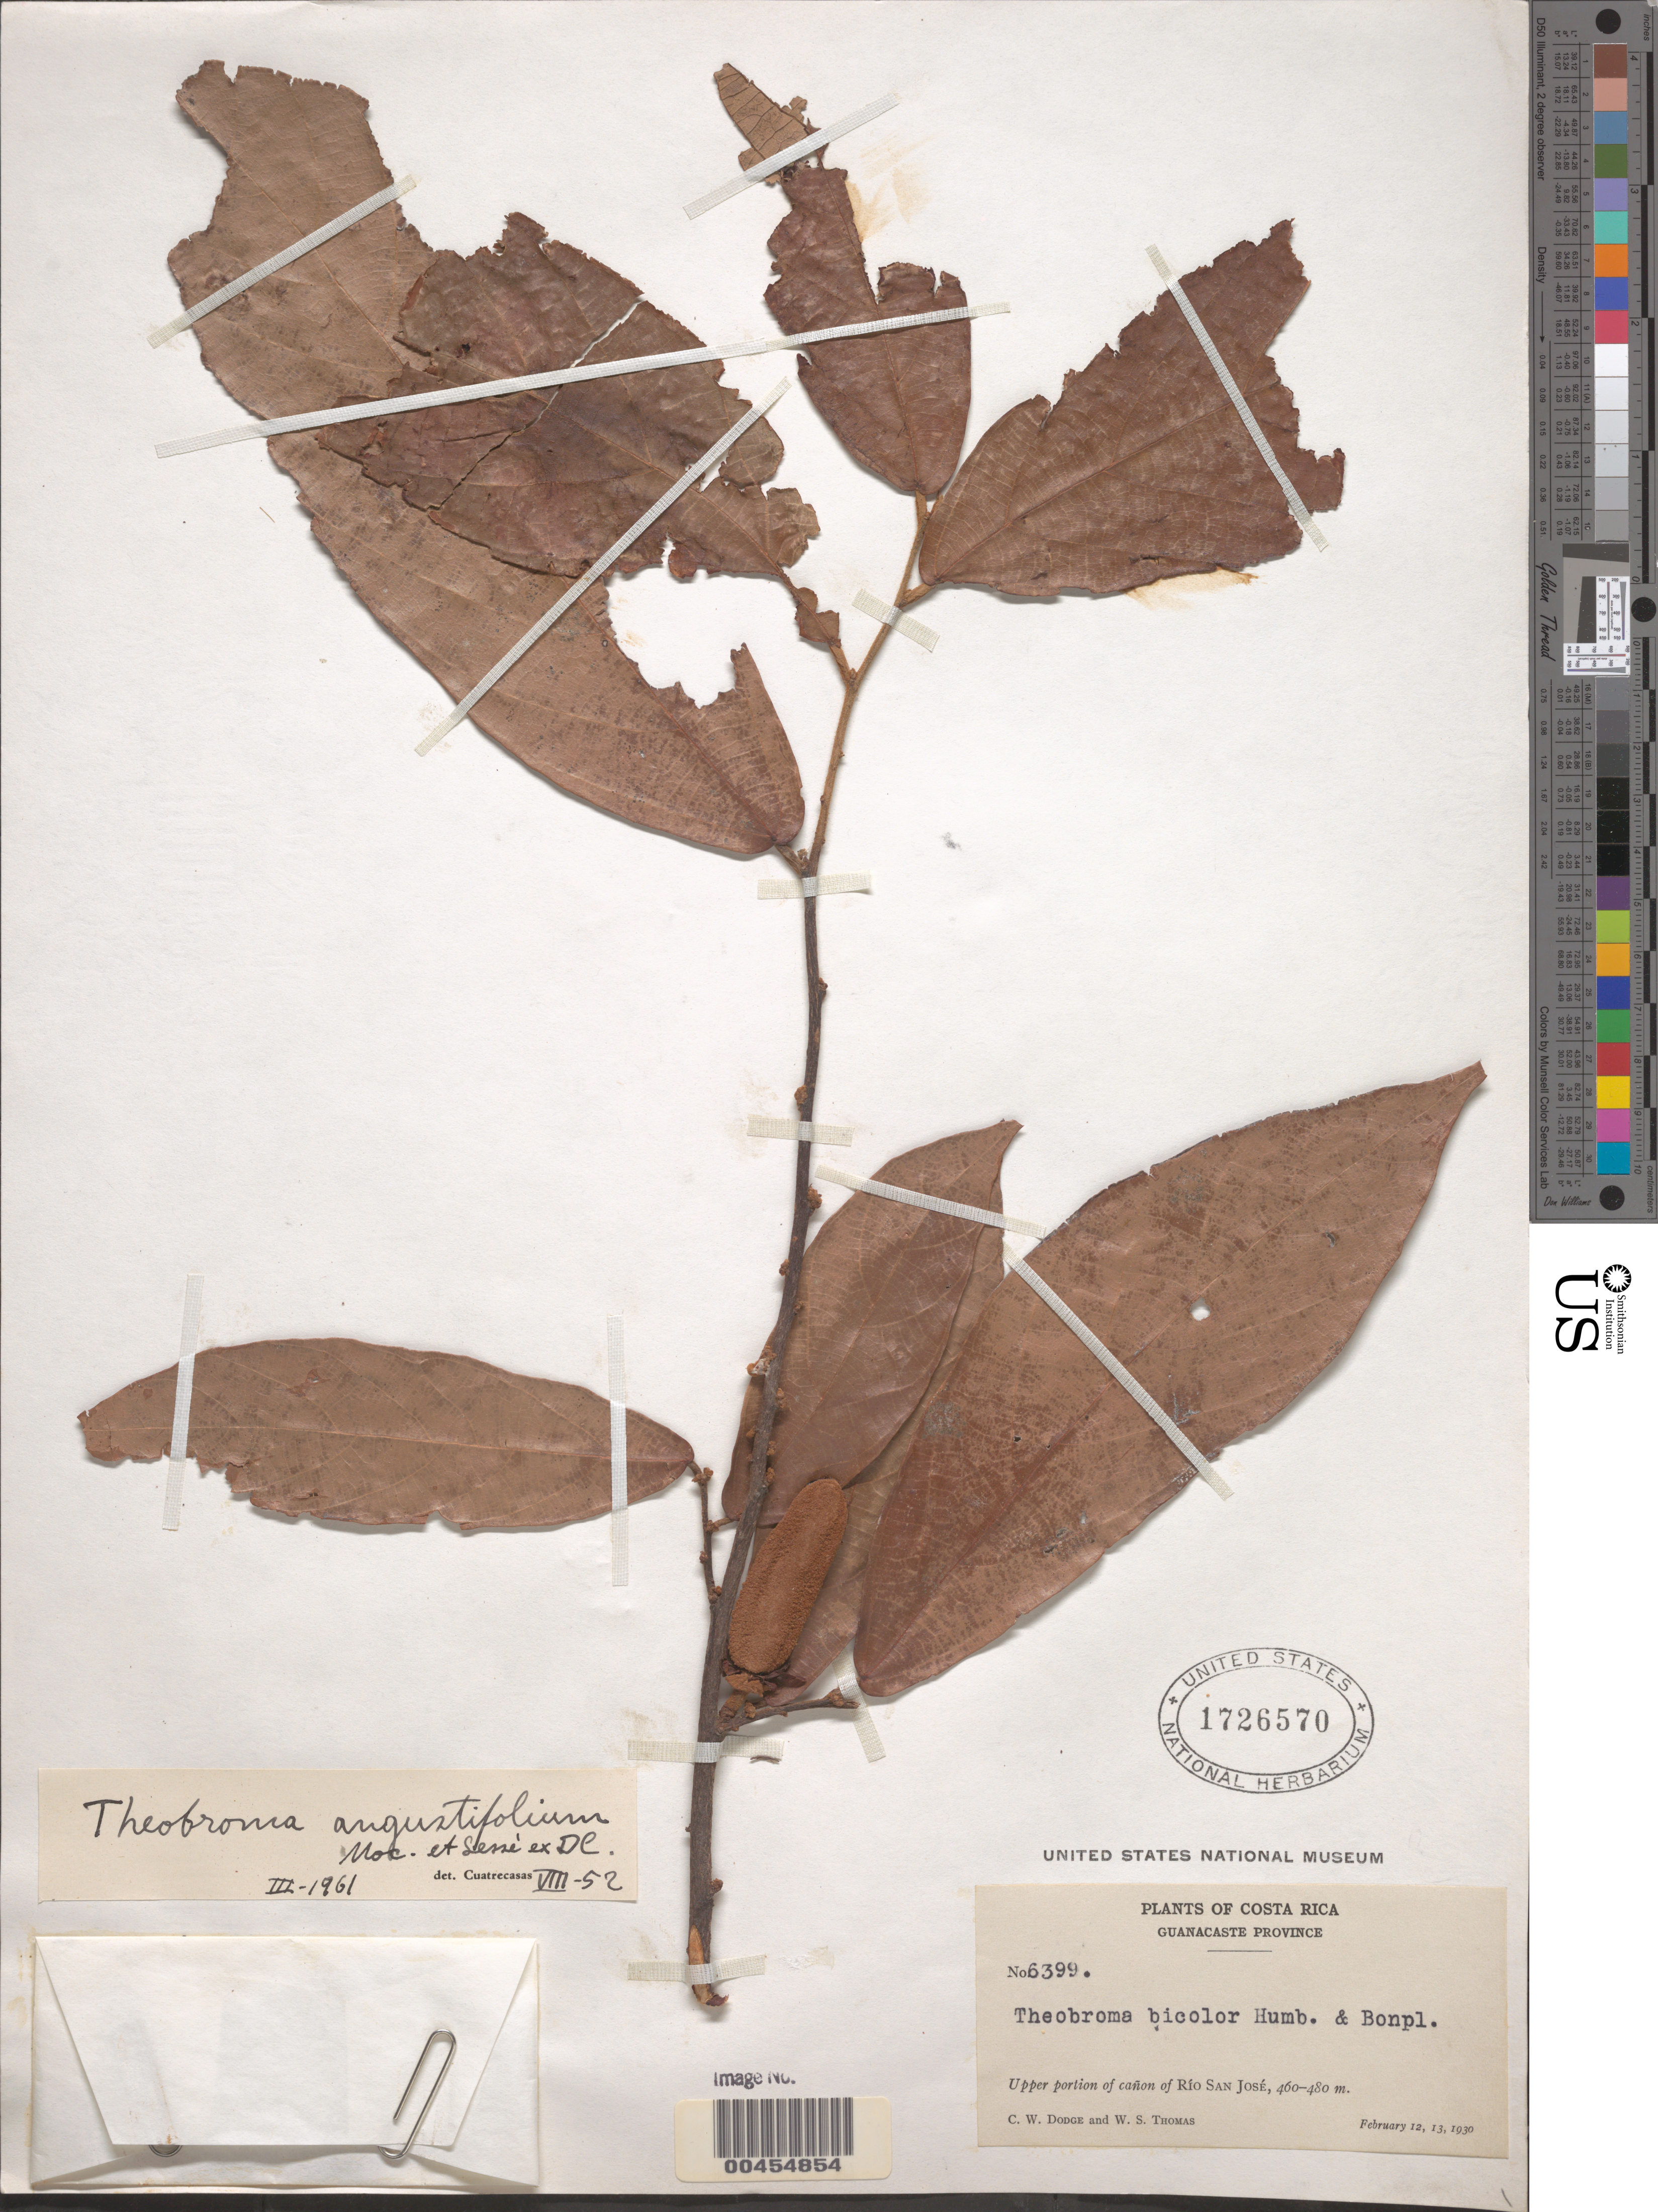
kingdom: Plantae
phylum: Tracheophyta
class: Magnoliopsida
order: Malvales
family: Malvaceae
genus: Theobroma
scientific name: Theobroma angustifolium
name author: DC.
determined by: Dorr, Laurence J., Curator (BOT), Smithsonian Institution - National Museum of Natural History (UNITED STATES)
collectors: C. Dodge & W. S. Thomas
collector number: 6399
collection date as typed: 12 Feb 1930 to 13 Feb 1930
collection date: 1930-02-12/1930-02-13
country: Costa Rica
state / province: Guanacaste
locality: upper portion of cañon of Río San José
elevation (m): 460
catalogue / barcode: US 1726570